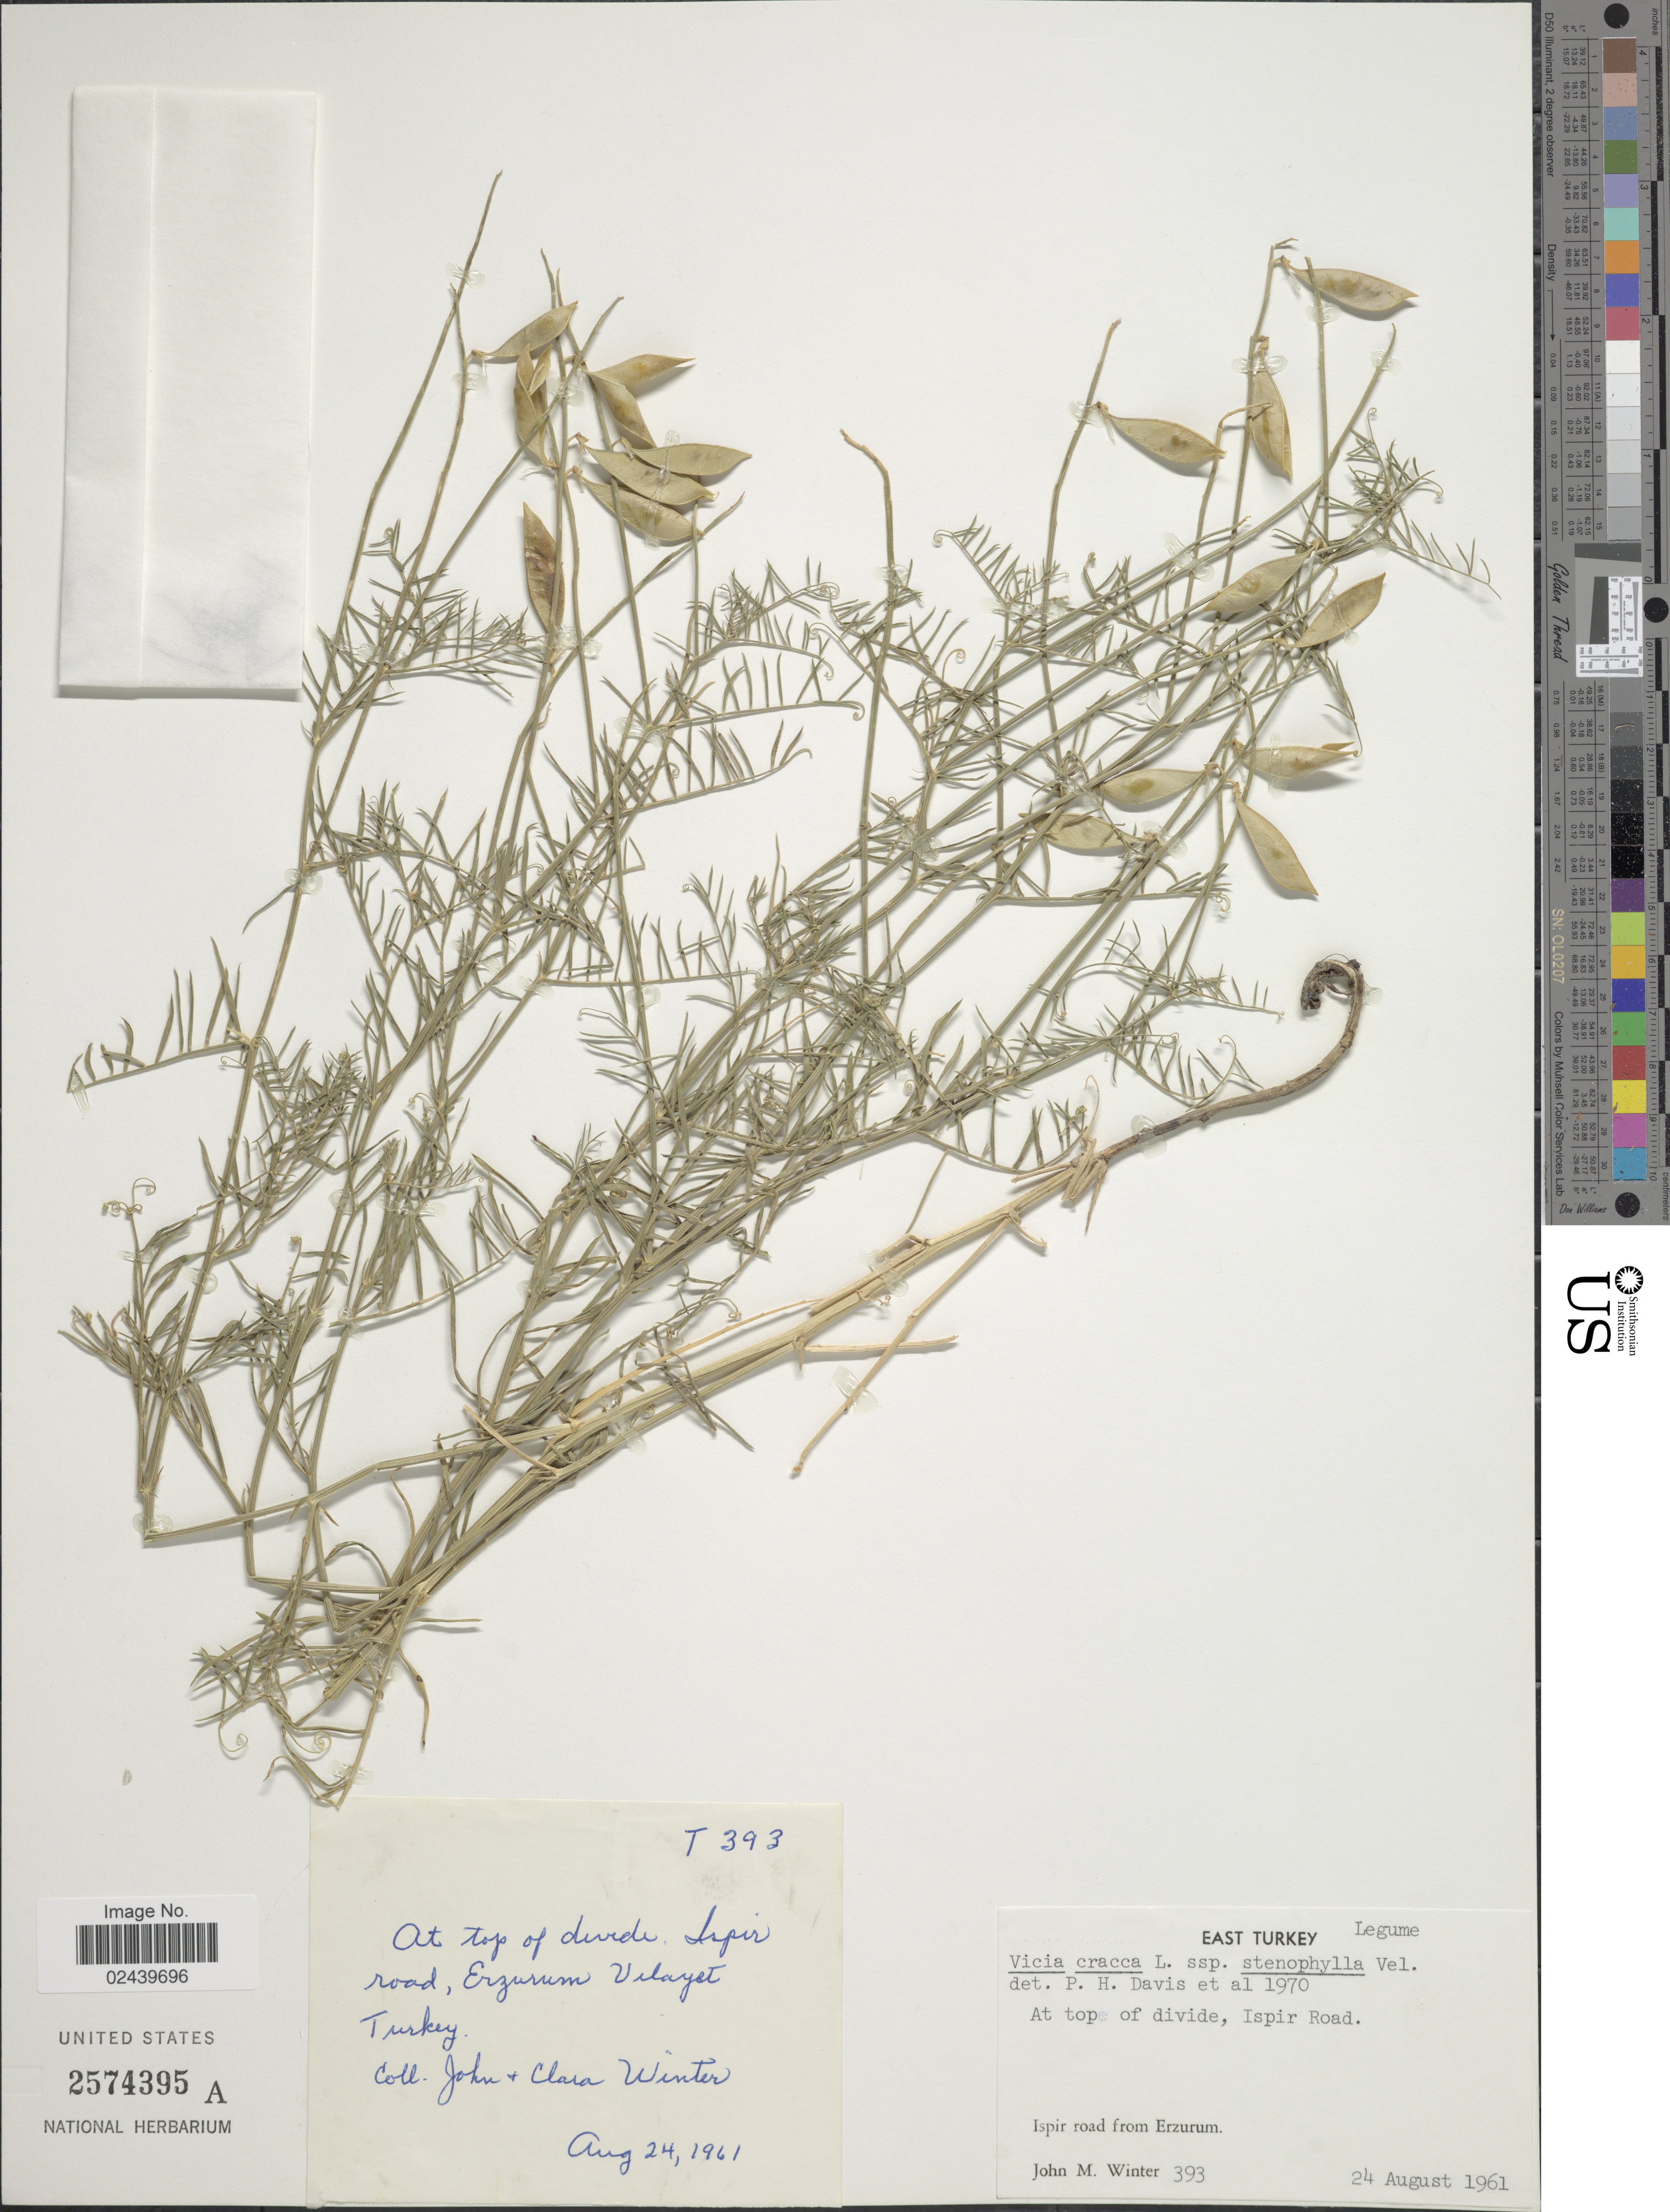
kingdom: Plantae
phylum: Tracheophyta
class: Magnoliopsida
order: Fabales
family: Fabaceae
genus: Vicia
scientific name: Vicia cracca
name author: L.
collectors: J. M. Winter & C. Winter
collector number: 393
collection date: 1961-08-24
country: Turkey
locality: East Turkey. Ispir Road from Erzurum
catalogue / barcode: US 2574395A